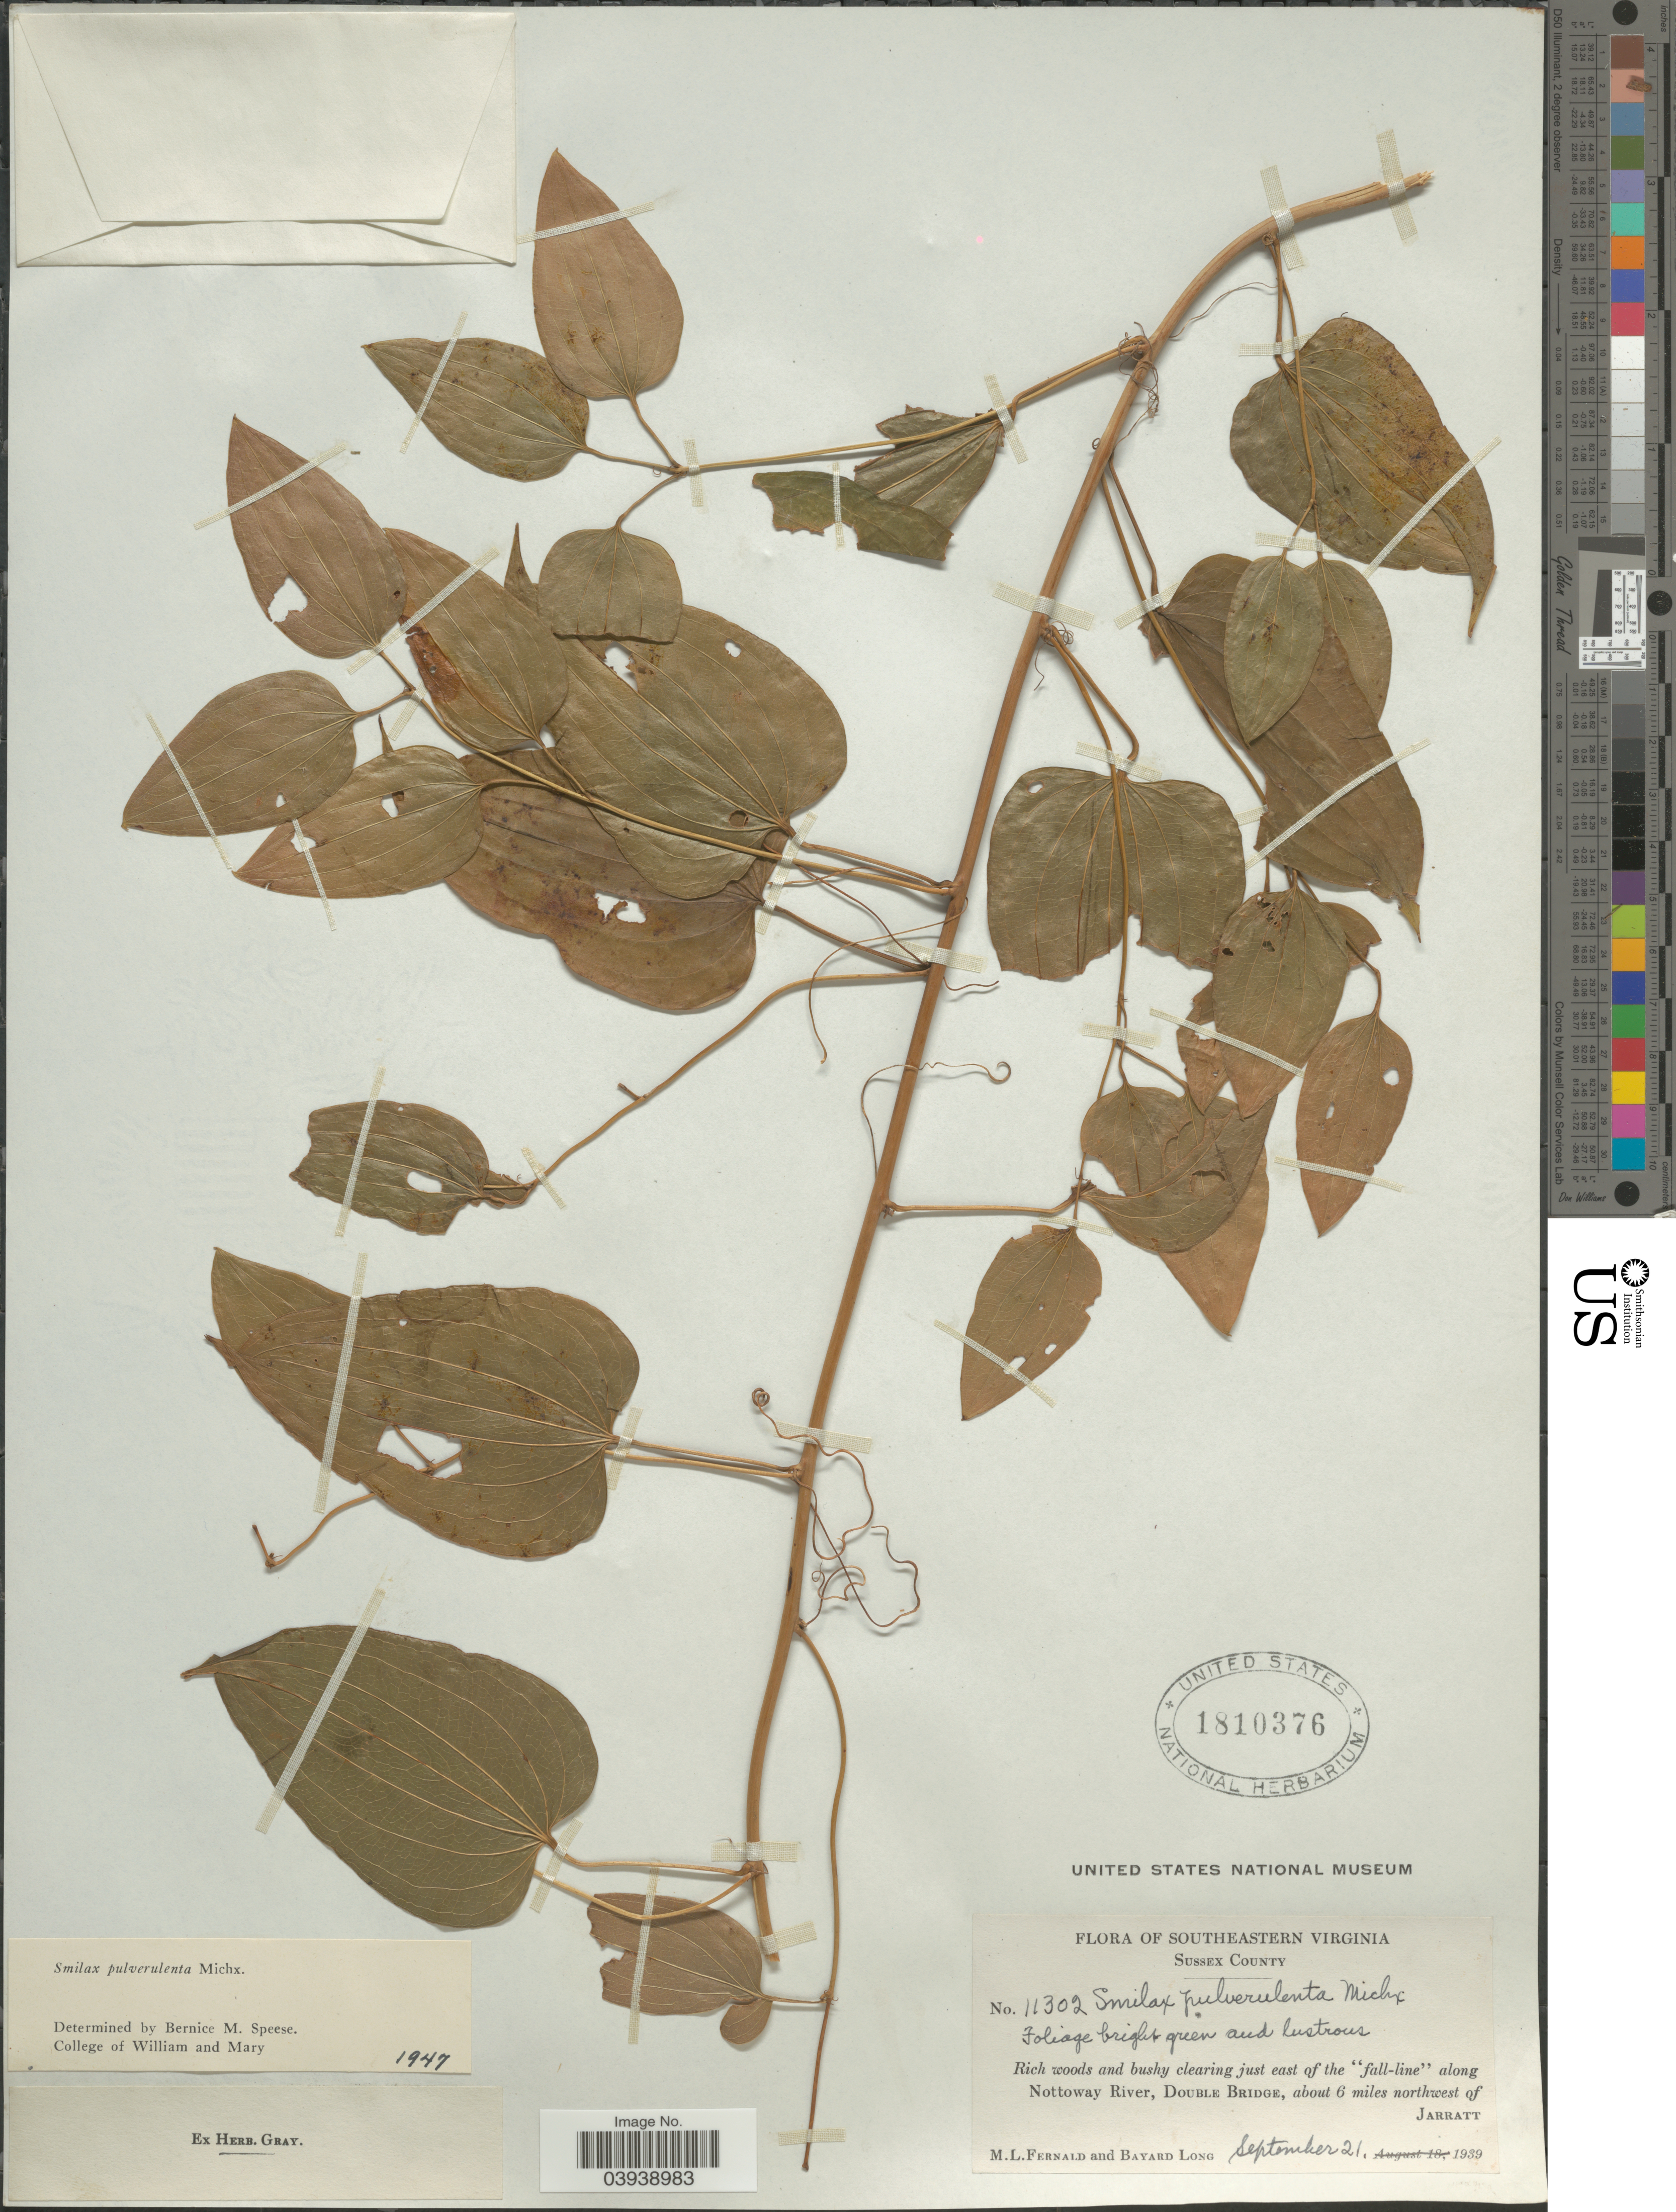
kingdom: Plantae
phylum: Tracheophyta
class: Liliopsida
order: Liliales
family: Smilacaceae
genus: Smilax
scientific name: Smilax pulverulenta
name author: Michx.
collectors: M. L. Fernald & B. Long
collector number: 11302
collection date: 1939-09-21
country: United States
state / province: Virginia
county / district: Sussex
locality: Southeastern Virginia. Sussexx County. Rich woods and bushy clearing just east of the "fall-line" along Nottoway River, Double Bridge, about 6 miles northwest of Jarratt.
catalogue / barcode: US 1810376